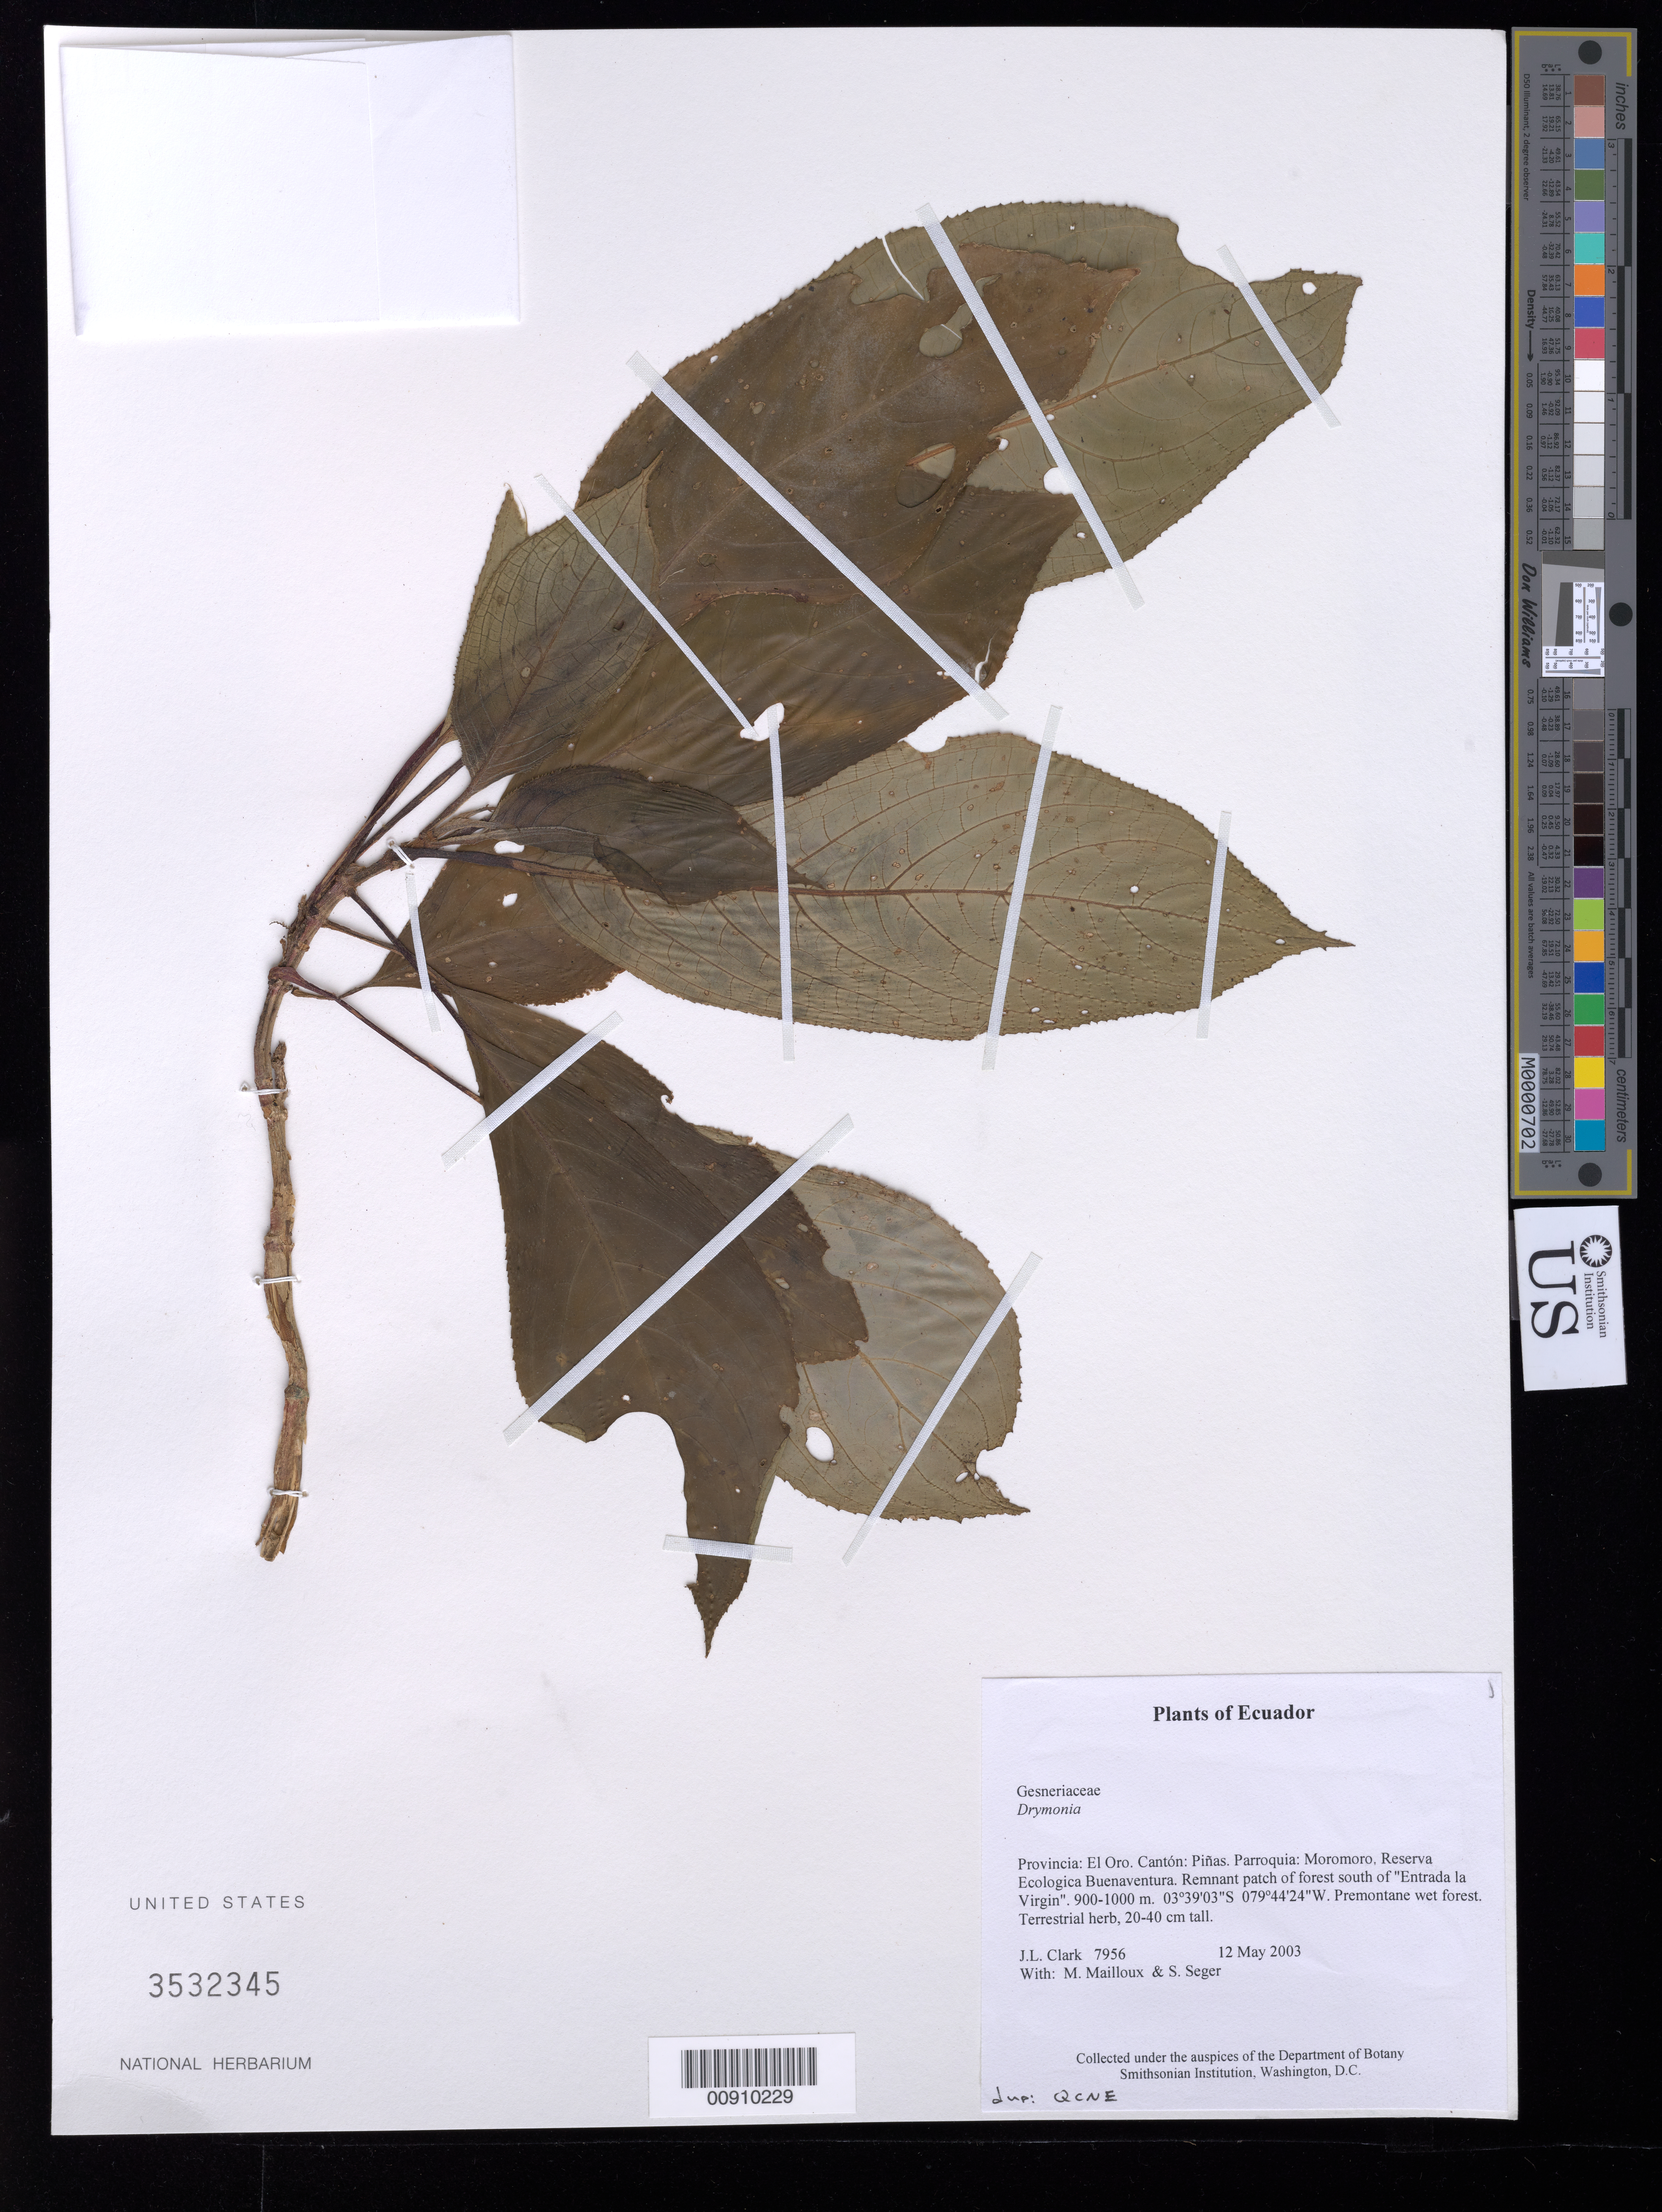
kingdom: Plantae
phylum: Tracheophyta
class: Magnoliopsida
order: Lamiales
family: Gesneriaceae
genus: Drymonia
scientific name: Drymonia sp.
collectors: J. L. Clark, M. Mailloux & S. Seger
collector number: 7956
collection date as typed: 12 May 2003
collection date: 2003-05-12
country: Ecuador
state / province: El Oro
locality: Piñas. Parroquia: Moromoro. Reserva Ecologica Buenaventura. Remnant patch of forest south of "Entrada la Virgin"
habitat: Premontane wet forest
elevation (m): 900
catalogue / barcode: US 3532345